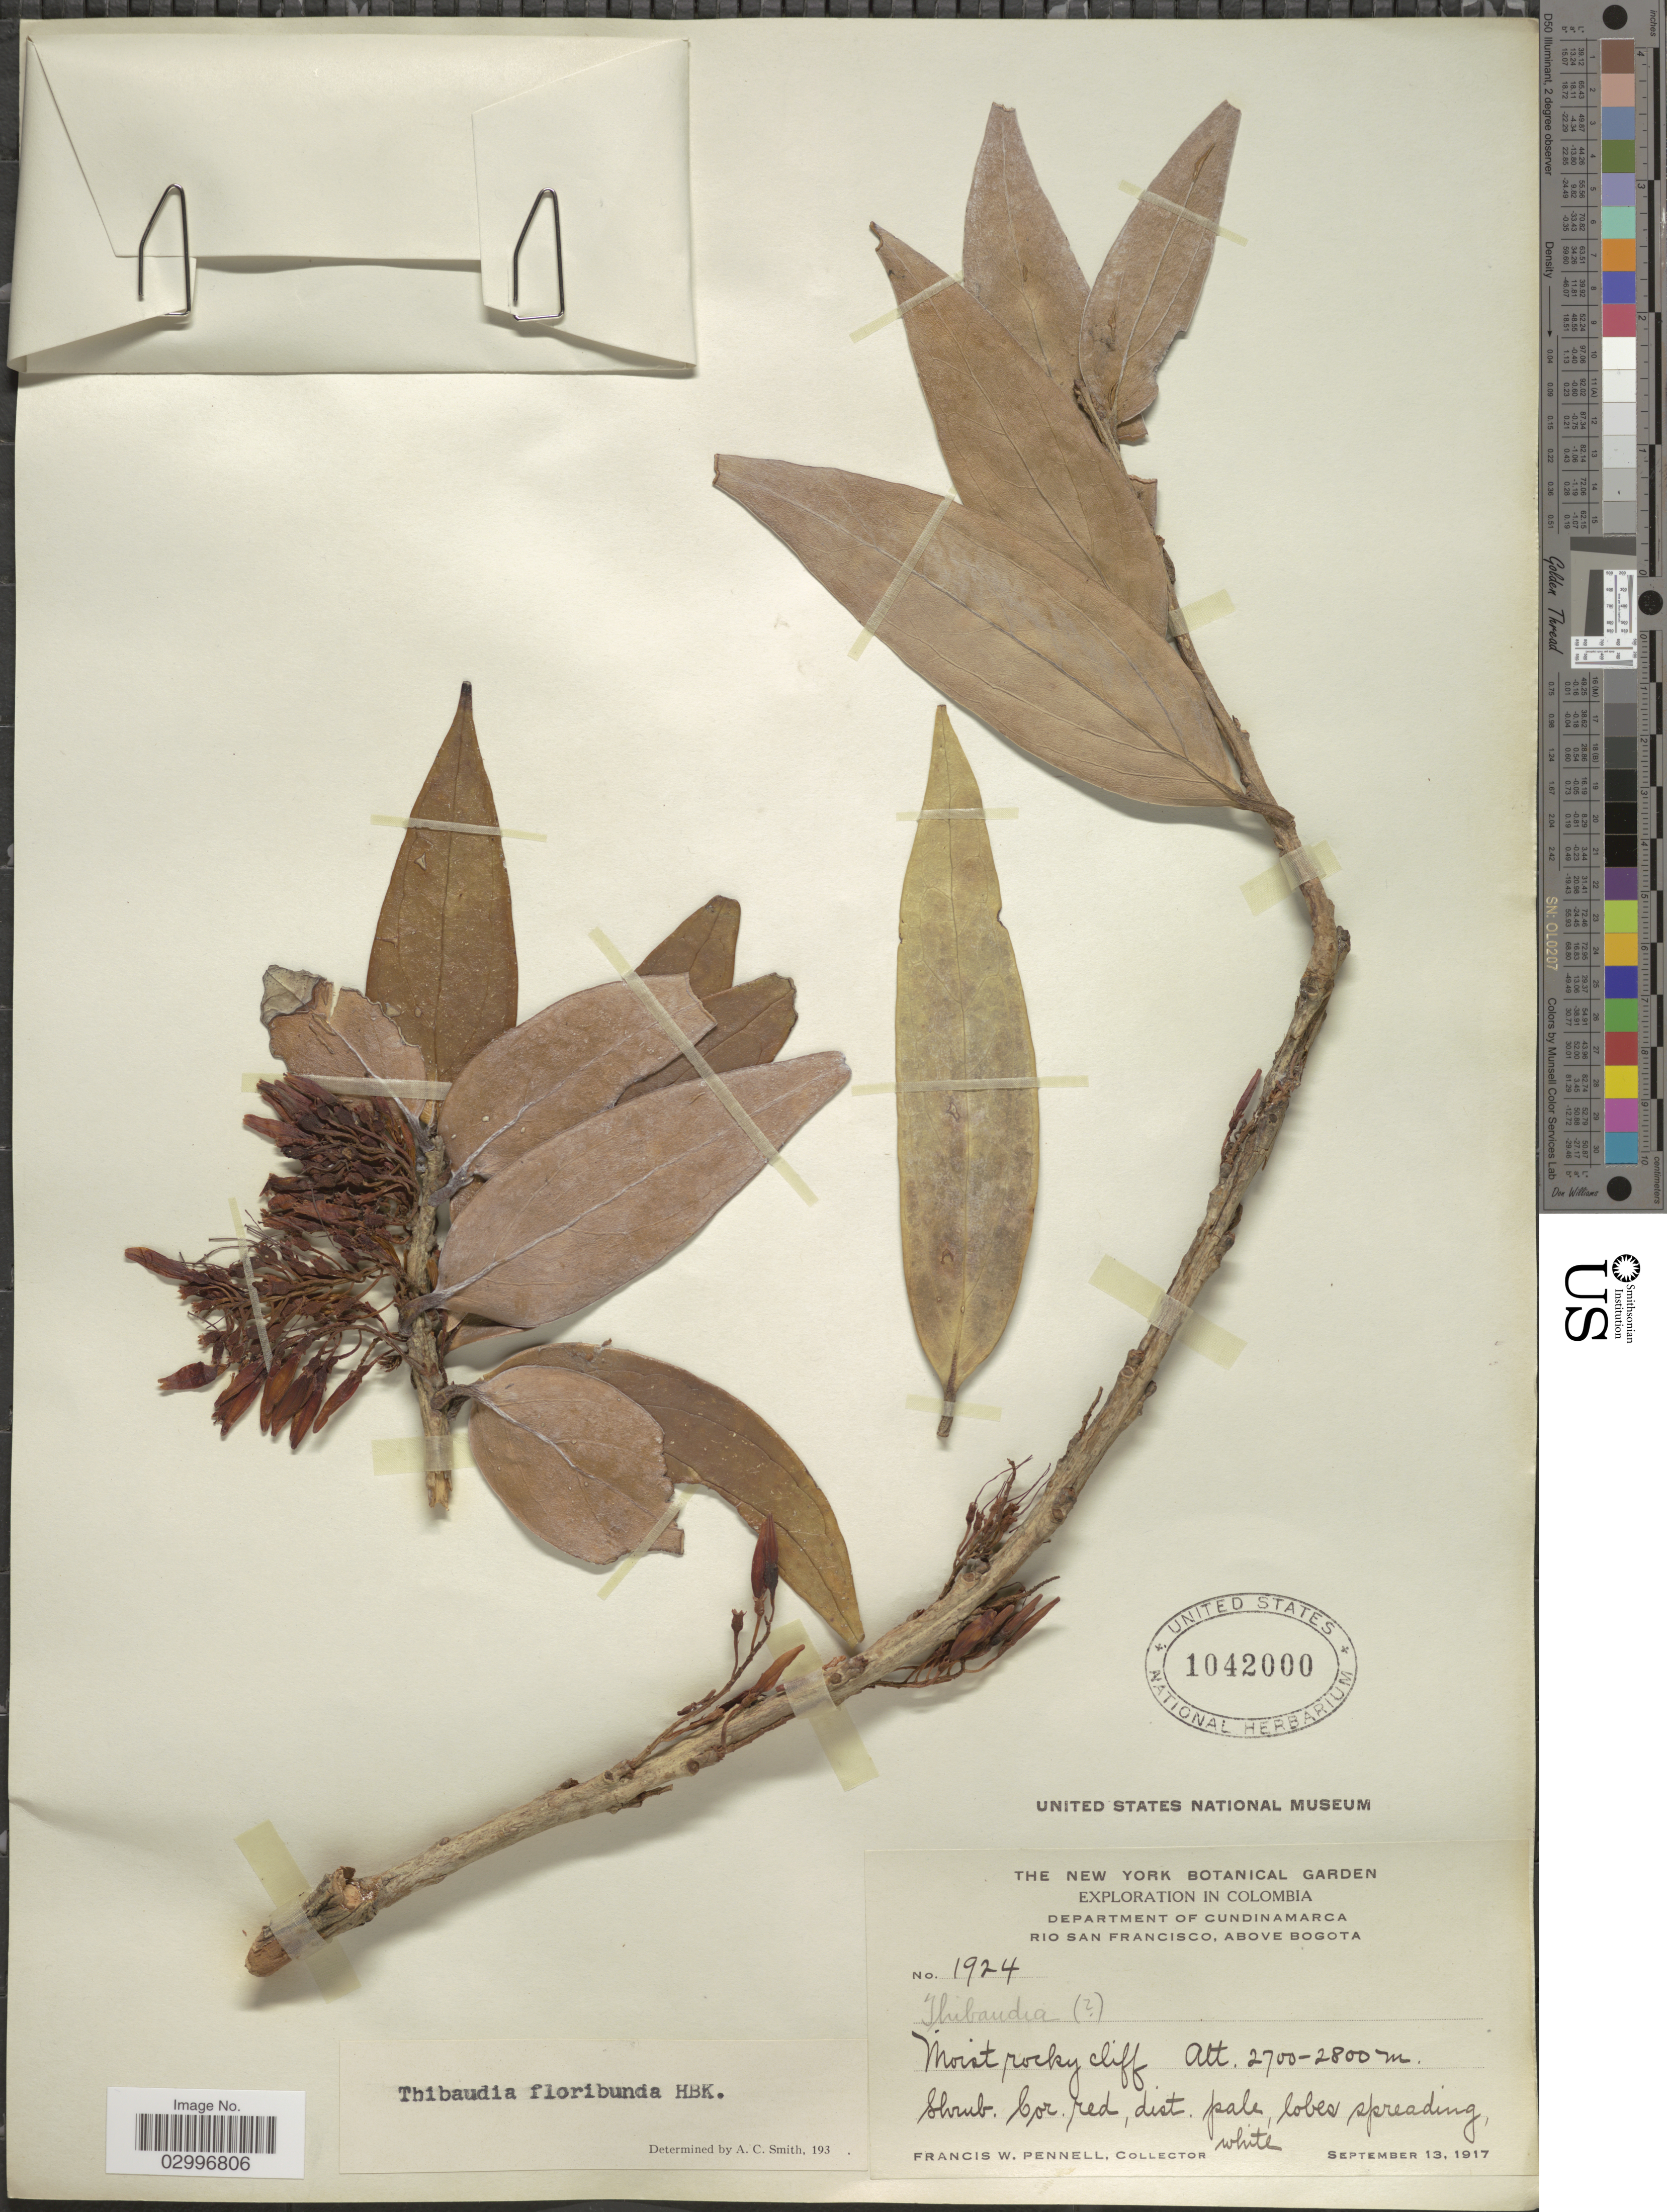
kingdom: Plantae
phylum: Tracheophyta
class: Magnoliopsida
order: Ericales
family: Ericaceae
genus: Thibaudia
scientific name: Thibaudia floribunda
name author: Kunth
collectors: F. W. Pennell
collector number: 1924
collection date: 1917-09-13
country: Colombia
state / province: Cundinamarca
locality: Department of Cundinamarca. Rio San Francisco, above Bogota. Moist rocky cliff.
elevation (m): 2700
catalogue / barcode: US 1042000